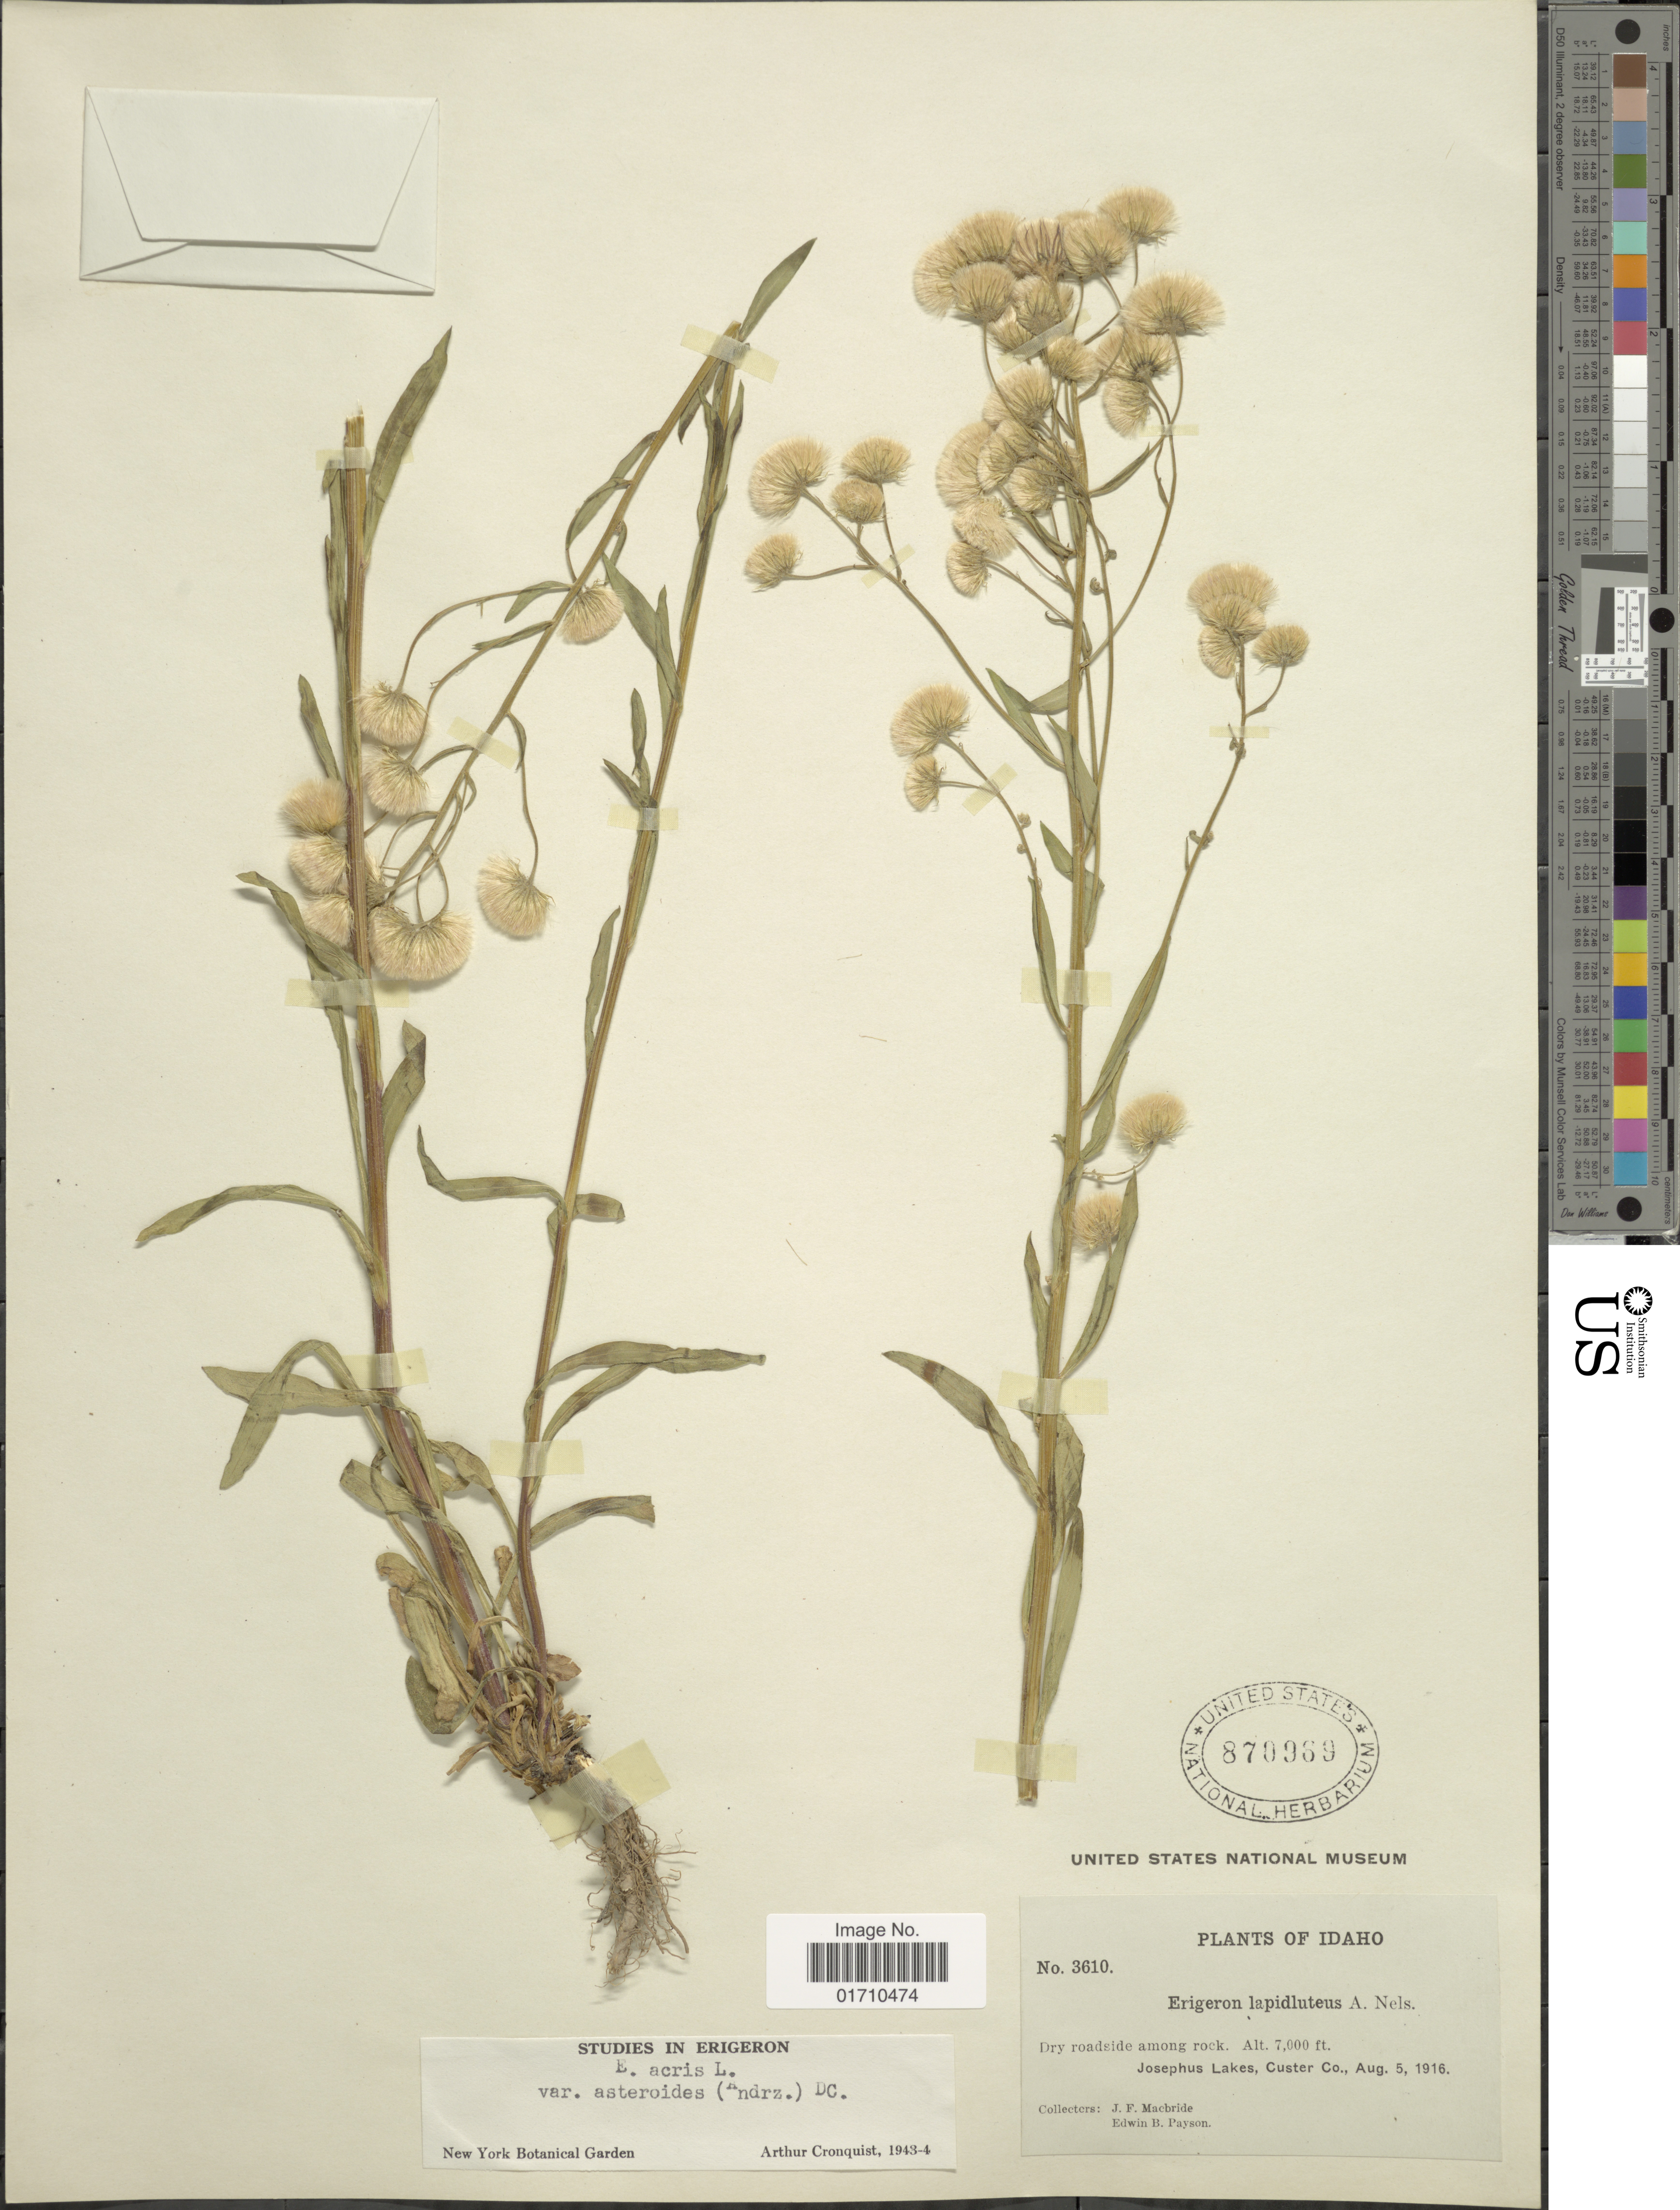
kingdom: Plantae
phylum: Tracheophyta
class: Magnoliopsida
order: Asterales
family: Asteraceae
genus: Erigeron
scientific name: Erigeron acris var. asteroides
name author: (Andrz.) DC.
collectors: J. F. Macbride & E. B. Payson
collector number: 3610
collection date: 1916-08-05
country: United States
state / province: Idaho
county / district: Custer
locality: Dry roadside among rock, Josephus Lakes, Custer Co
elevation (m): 2134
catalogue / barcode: US 870969